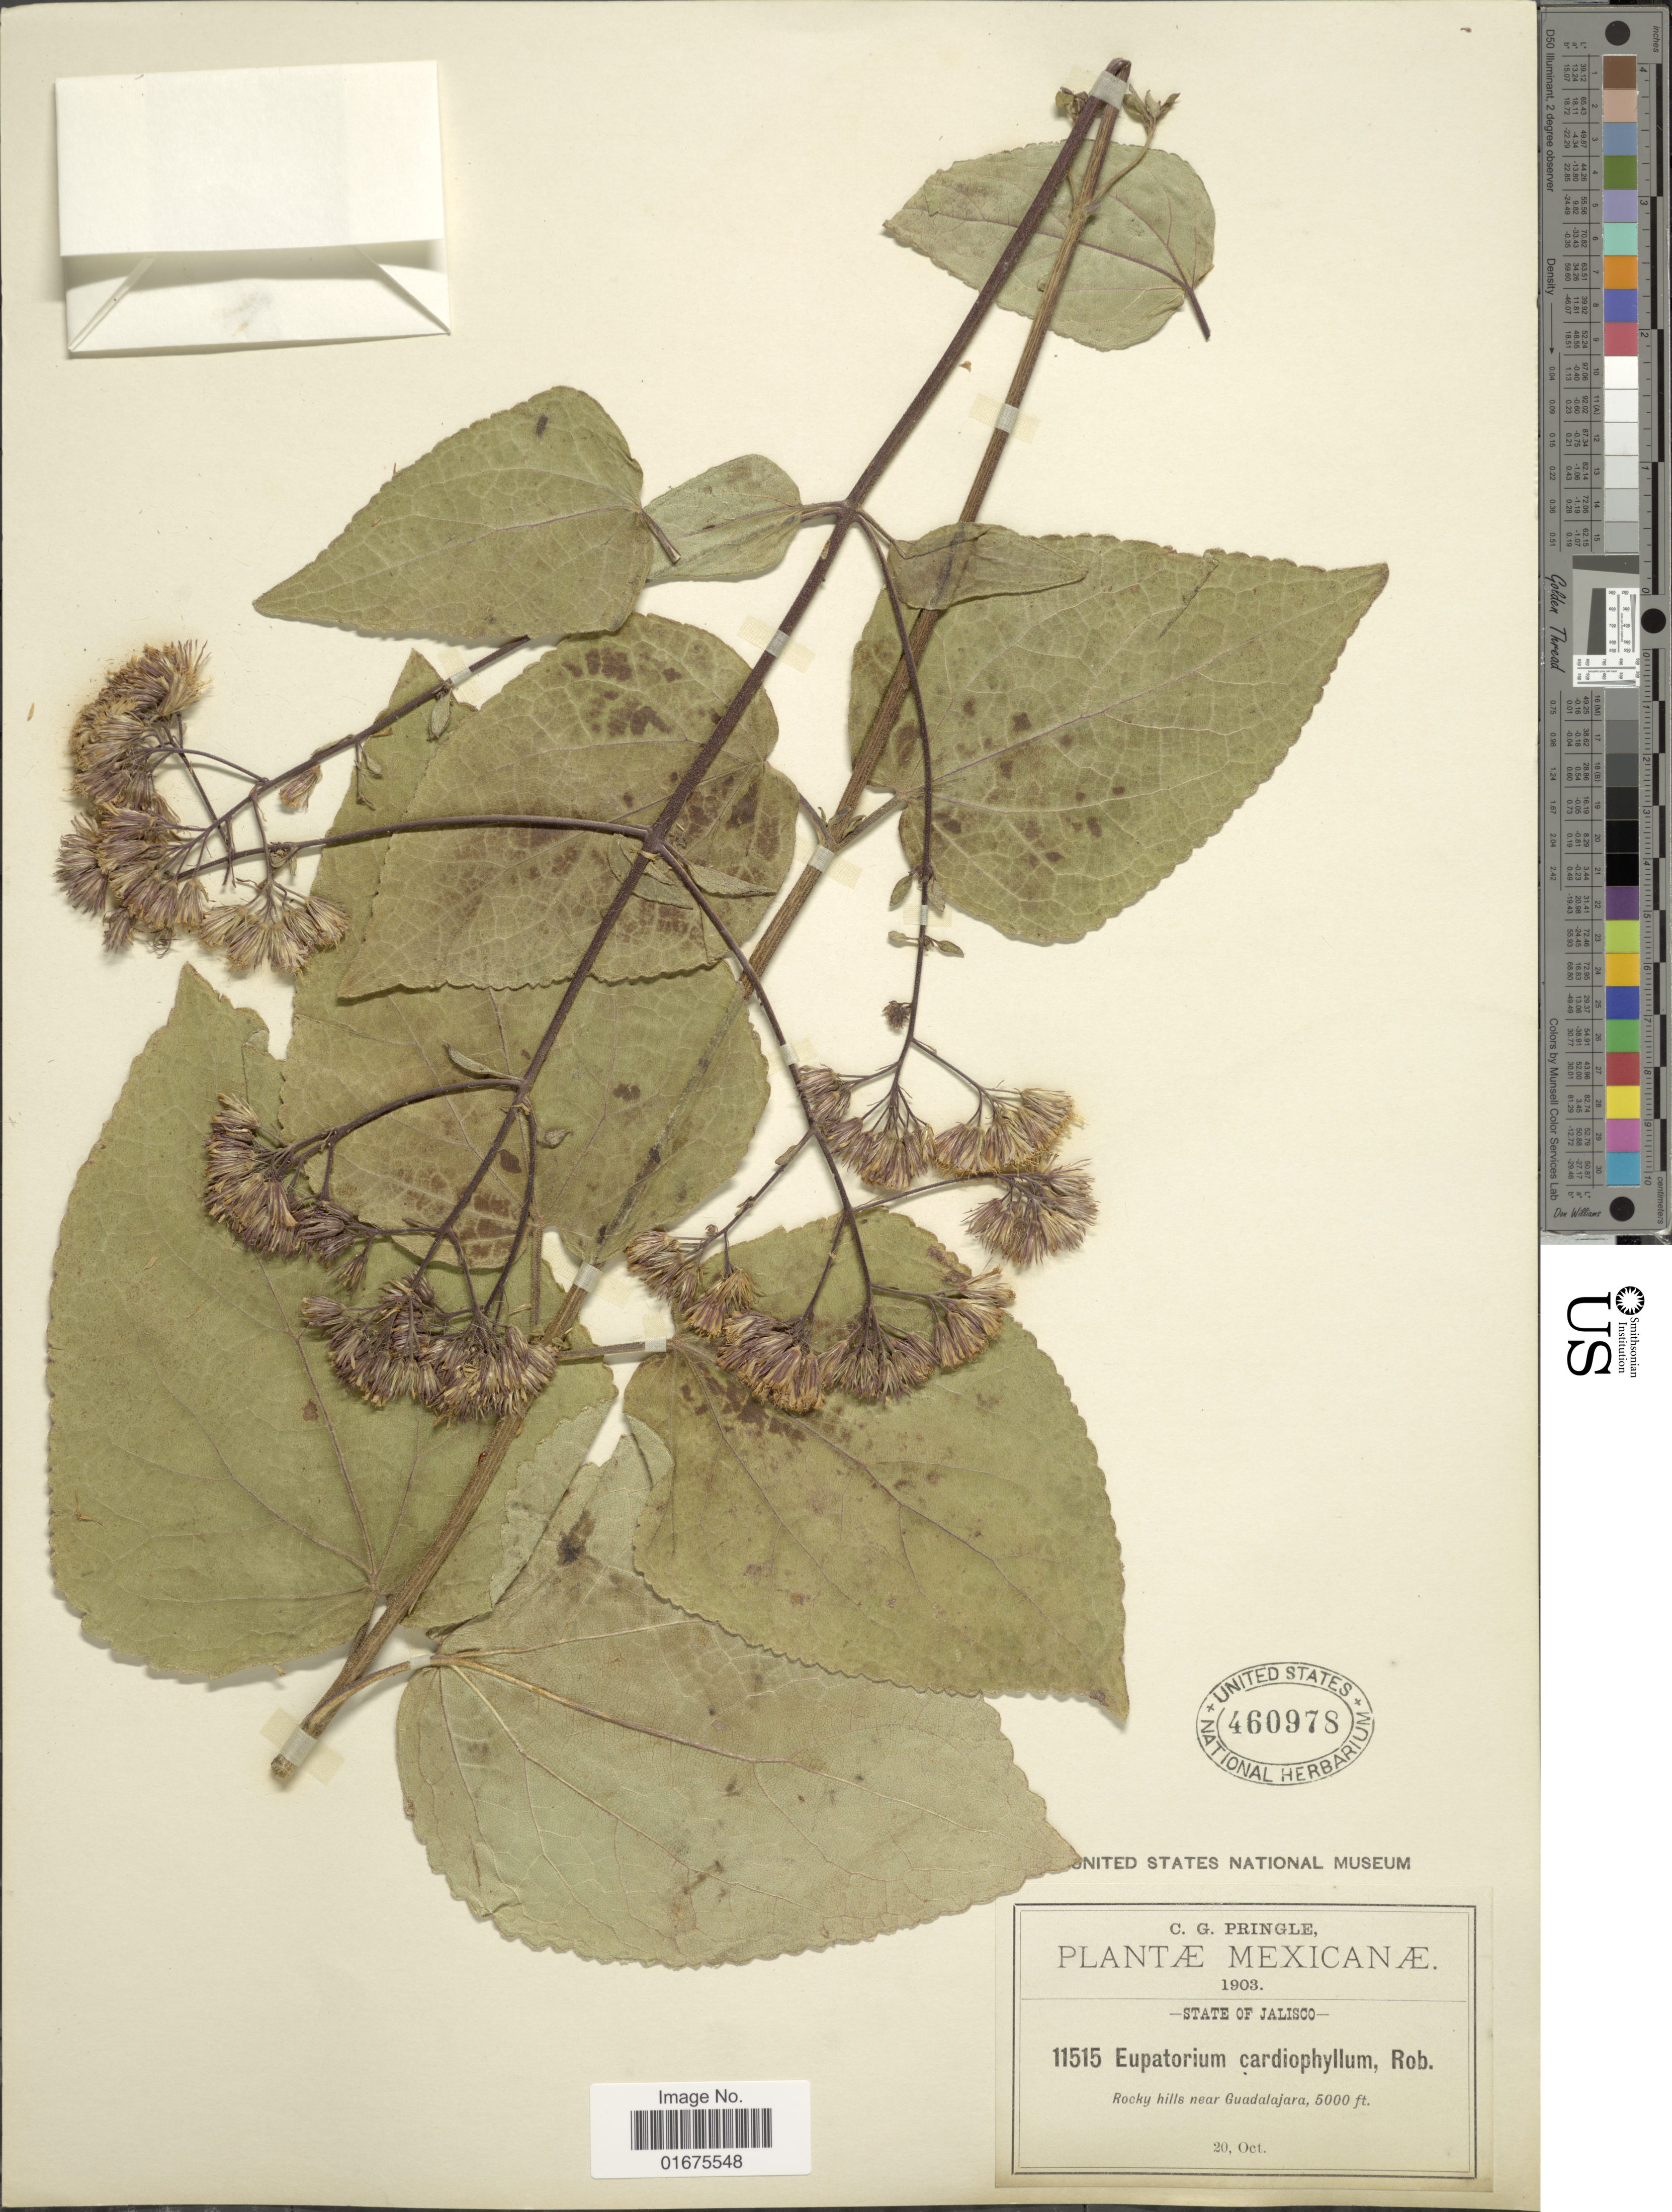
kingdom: Plantae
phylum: Tracheophyta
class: Magnoliopsida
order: Asterales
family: Asteraceae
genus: Ageratina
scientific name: Ageratina cardiophylla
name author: (B.L. Rob.) R.M. King & H. Rob.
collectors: C. G. Pringle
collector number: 11515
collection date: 1903-10-20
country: Mexico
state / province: Jalisco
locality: Rocky hills near Guadalajara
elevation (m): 1524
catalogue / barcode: US 460978